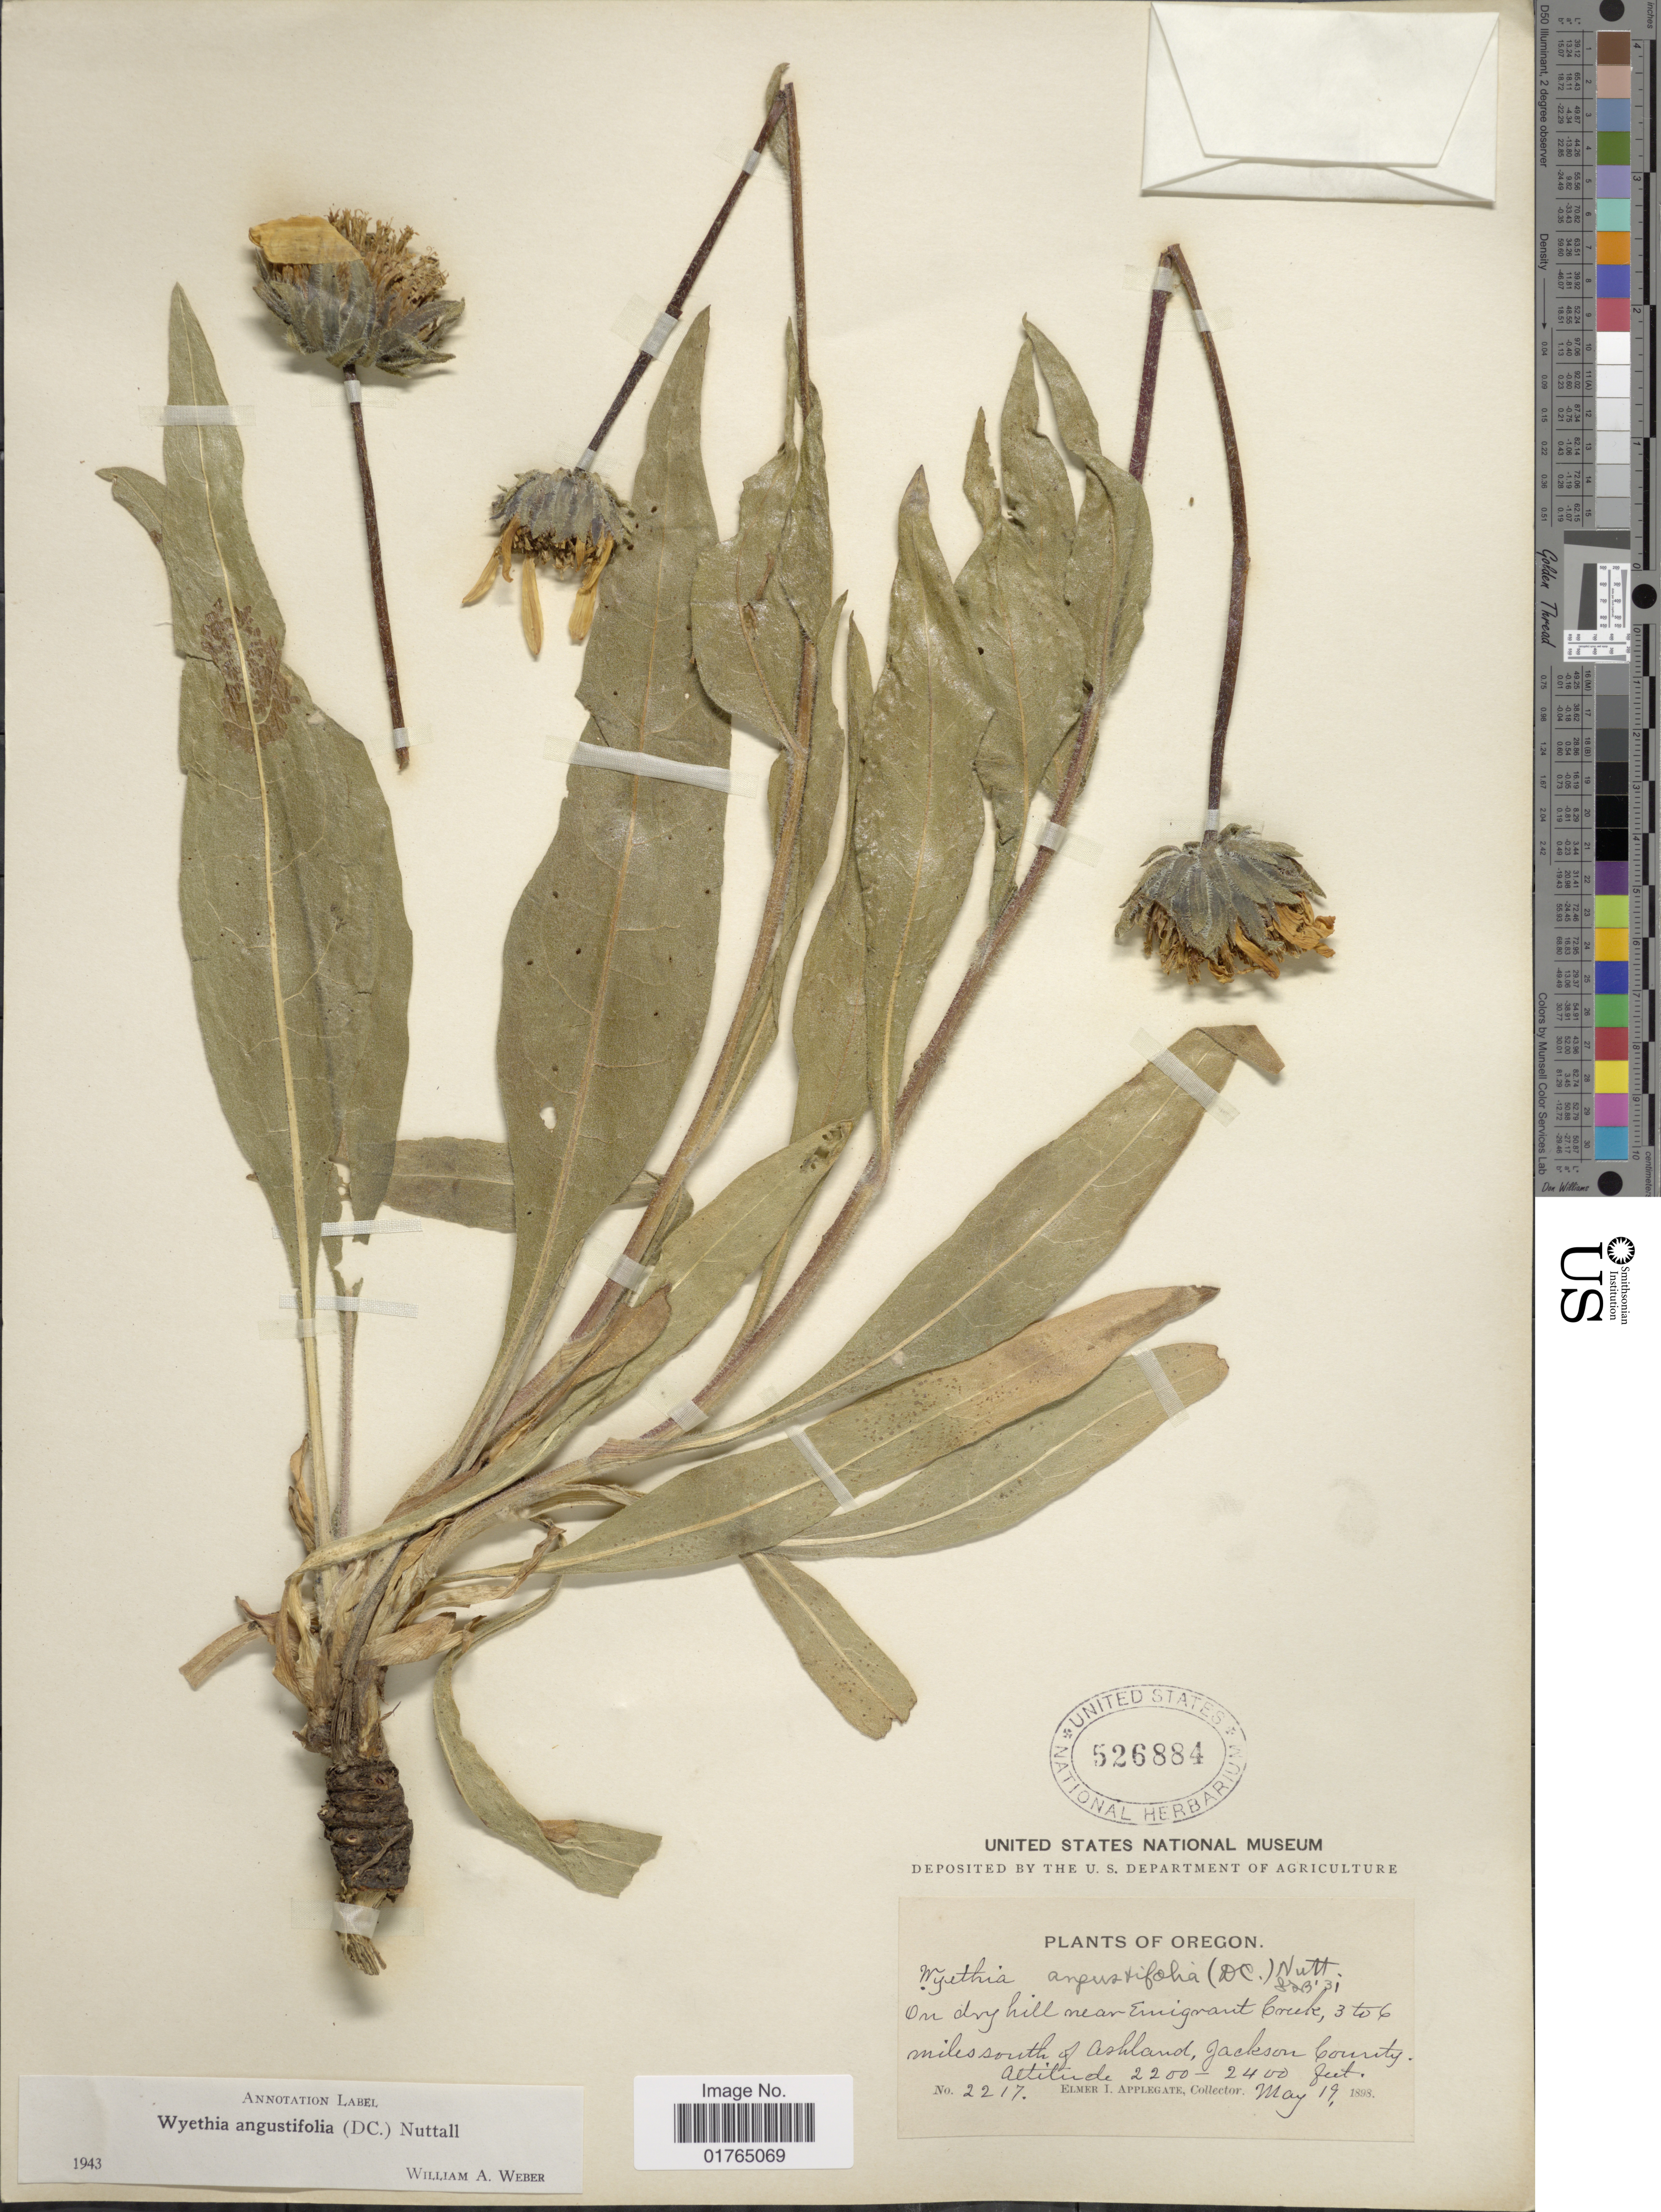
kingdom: Plantae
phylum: Tracheophyta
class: Magnoliopsida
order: Asterales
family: Asteraceae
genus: Wyethia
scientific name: Wyethia angustifolia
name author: (DC.) Nutt.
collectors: E. I. Applegate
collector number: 2217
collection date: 1898-05-19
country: United States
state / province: Oregon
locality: Hill near Emigrant Creek, 3 to 6 miles south of Ashland, Jackson County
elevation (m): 671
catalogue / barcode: US 526884